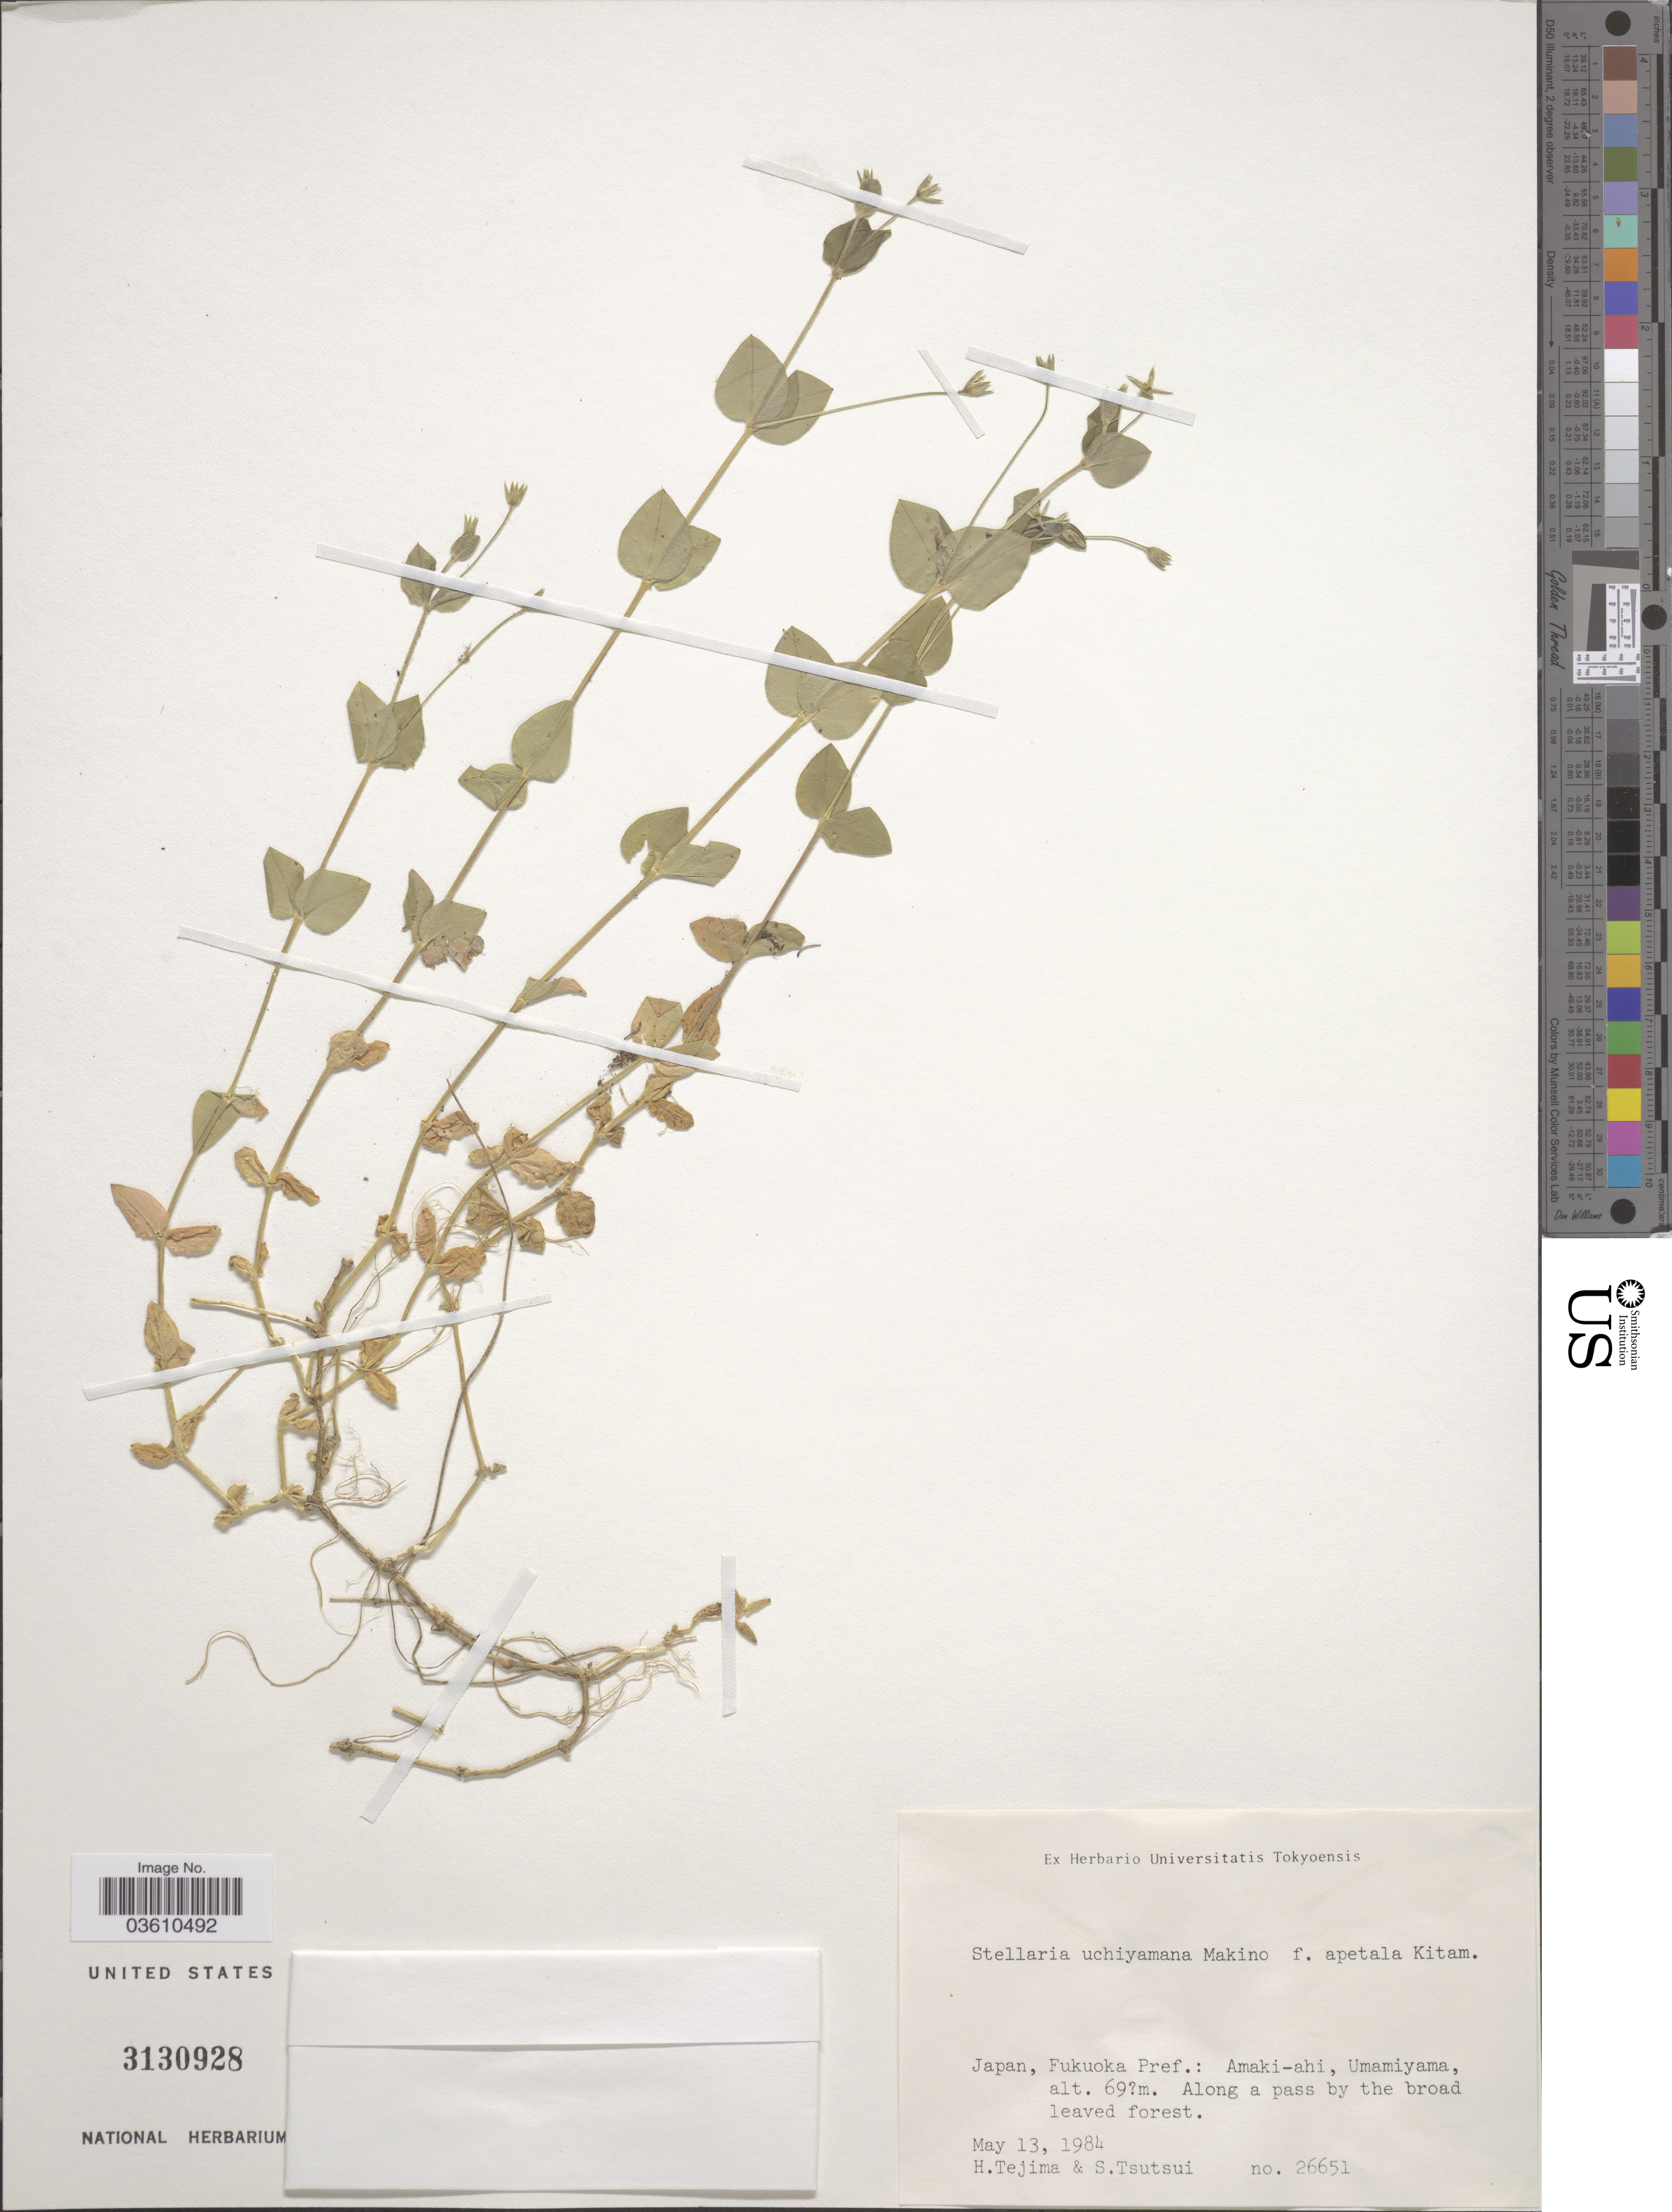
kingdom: Plantae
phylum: Tracheophyta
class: Magnoliopsida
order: Caryophyllales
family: Caryophyllaceae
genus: Stellaria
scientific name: Stellaria uchiyamana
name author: Makino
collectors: H. Tejima & S. Tsutsui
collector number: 26651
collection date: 1984-05-13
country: Japan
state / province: Hukuoka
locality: Fukuoka Pref.: Amaki-ahi, Umamiyama.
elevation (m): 69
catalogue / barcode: US 3130928